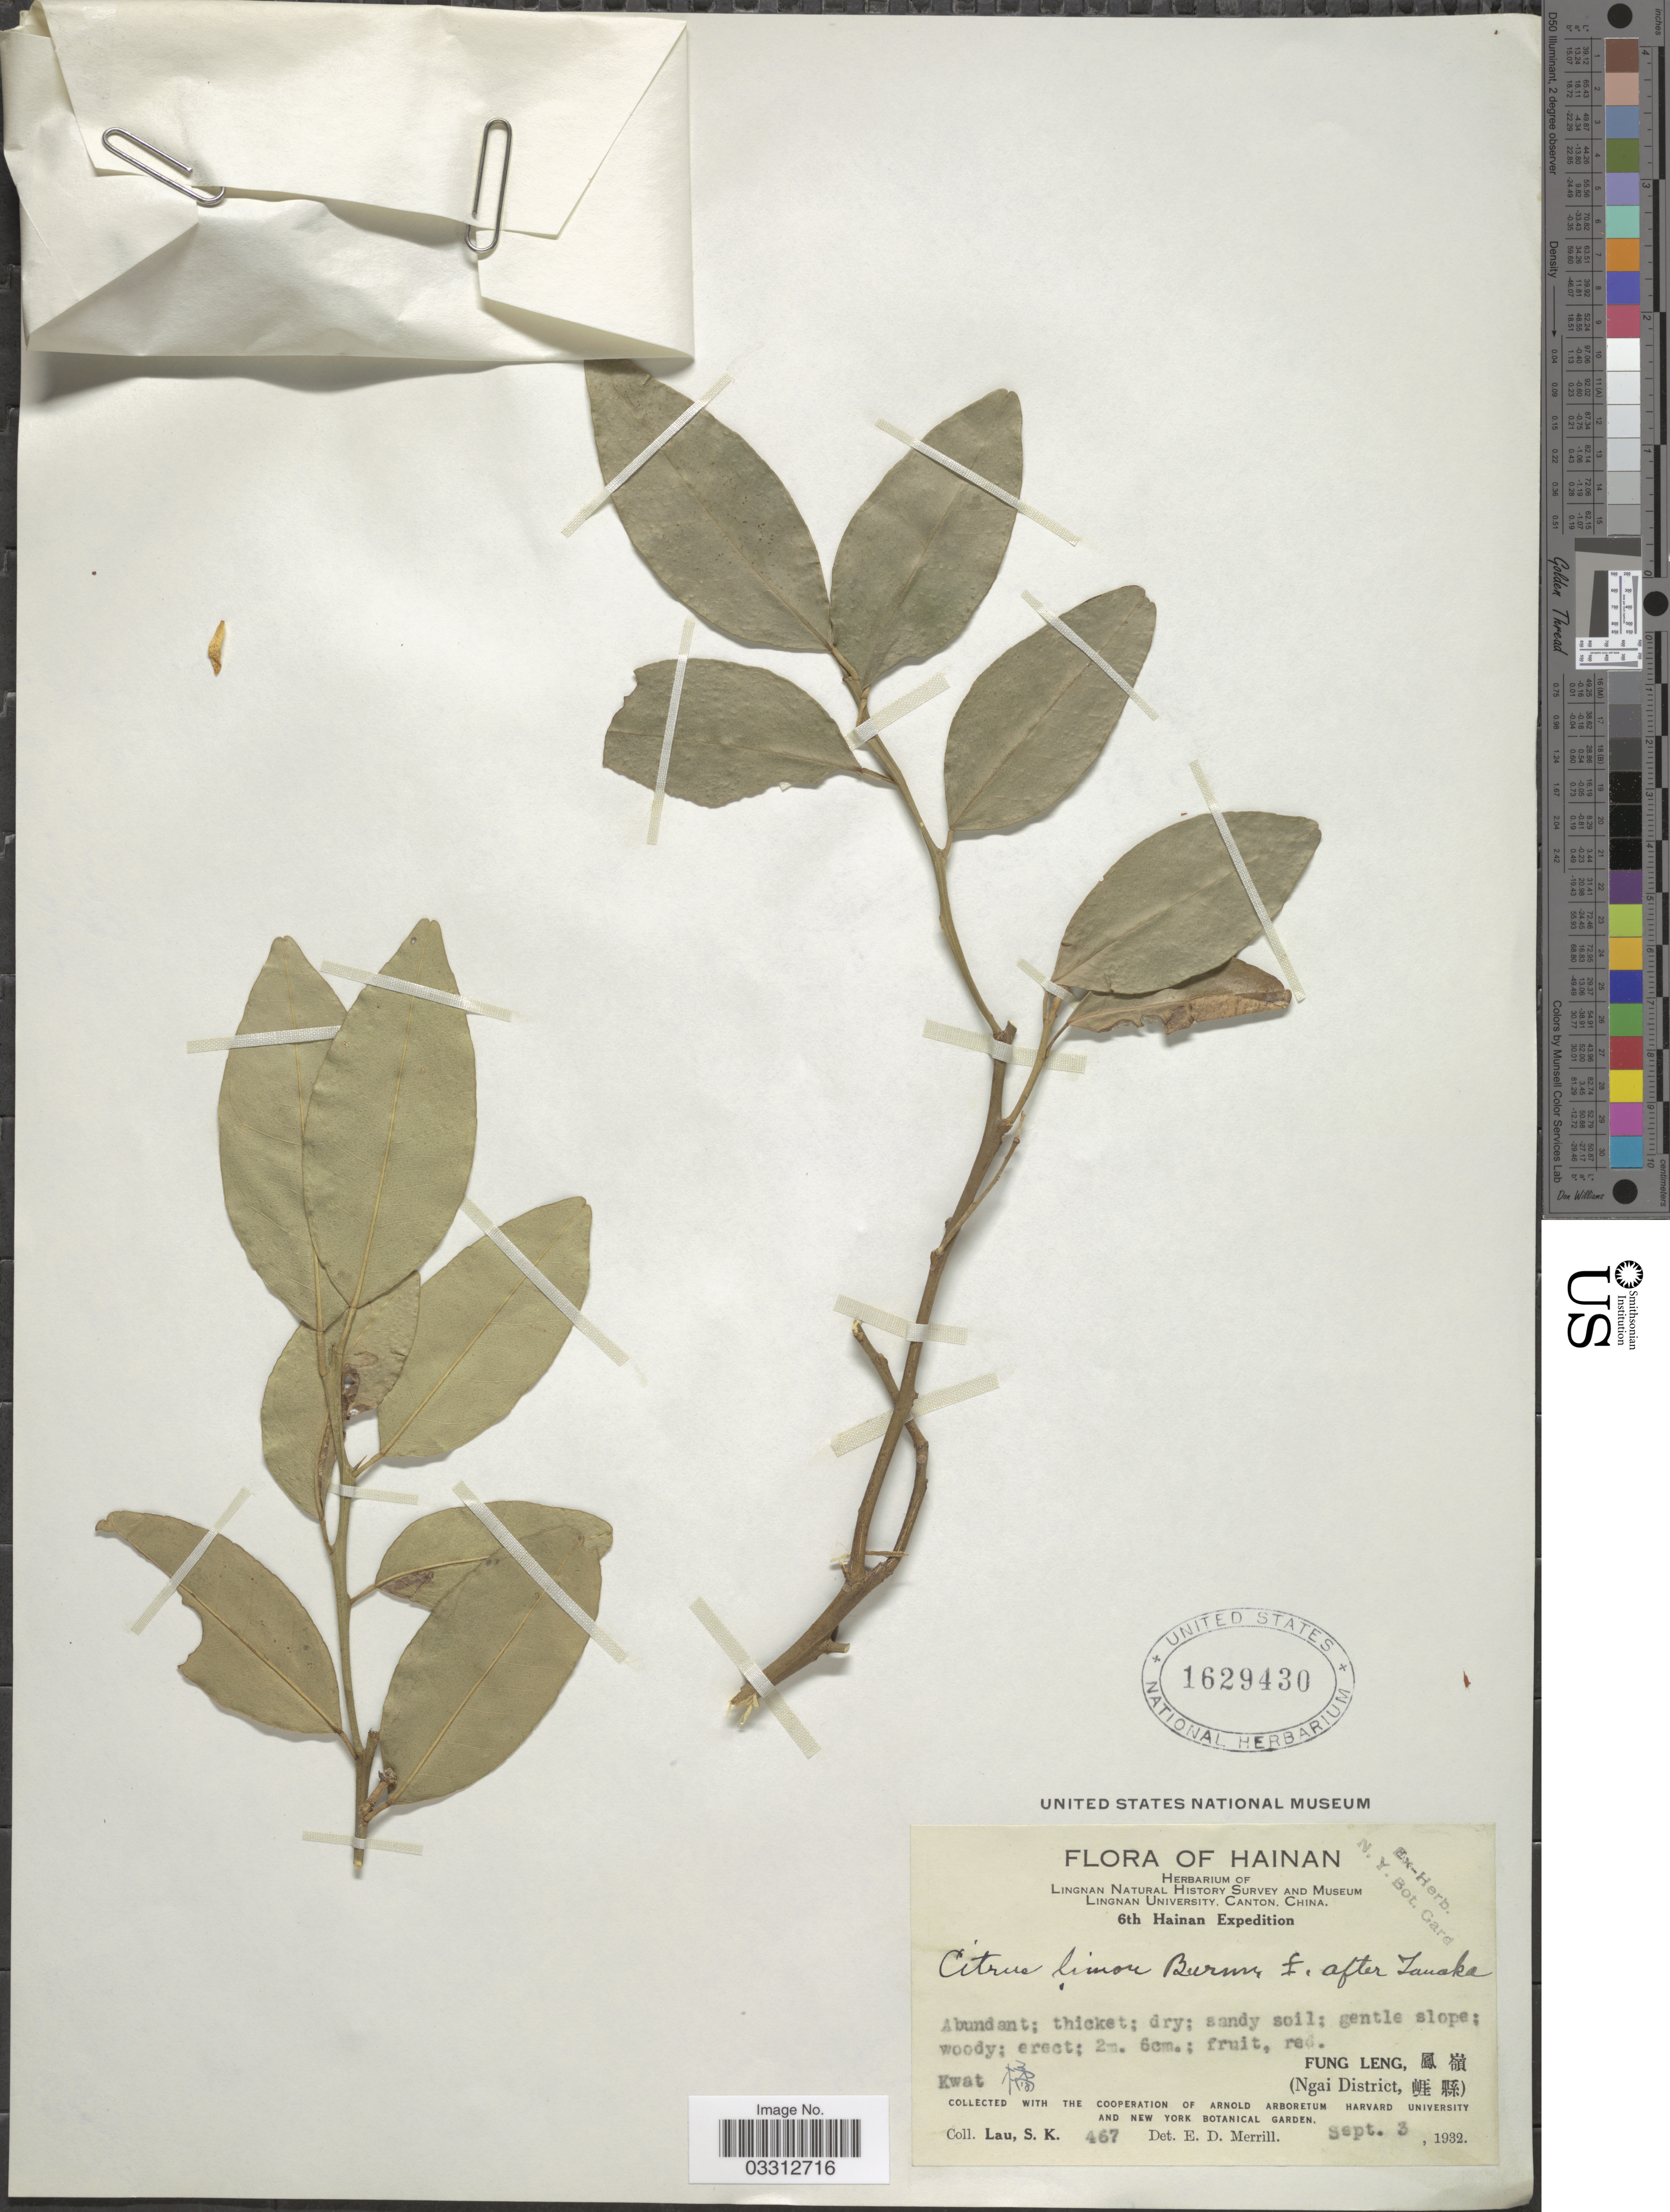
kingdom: Plantae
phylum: Tracheophyta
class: Magnoliopsida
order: Sapindales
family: Rutaceae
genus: Citrus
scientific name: Citrus x limon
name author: (L.) Osbeck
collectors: S. K. Lau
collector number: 467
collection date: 1932-09-03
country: China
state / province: Hainan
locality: Kwat XFung Leng, (Ngai District).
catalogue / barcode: US 1629430